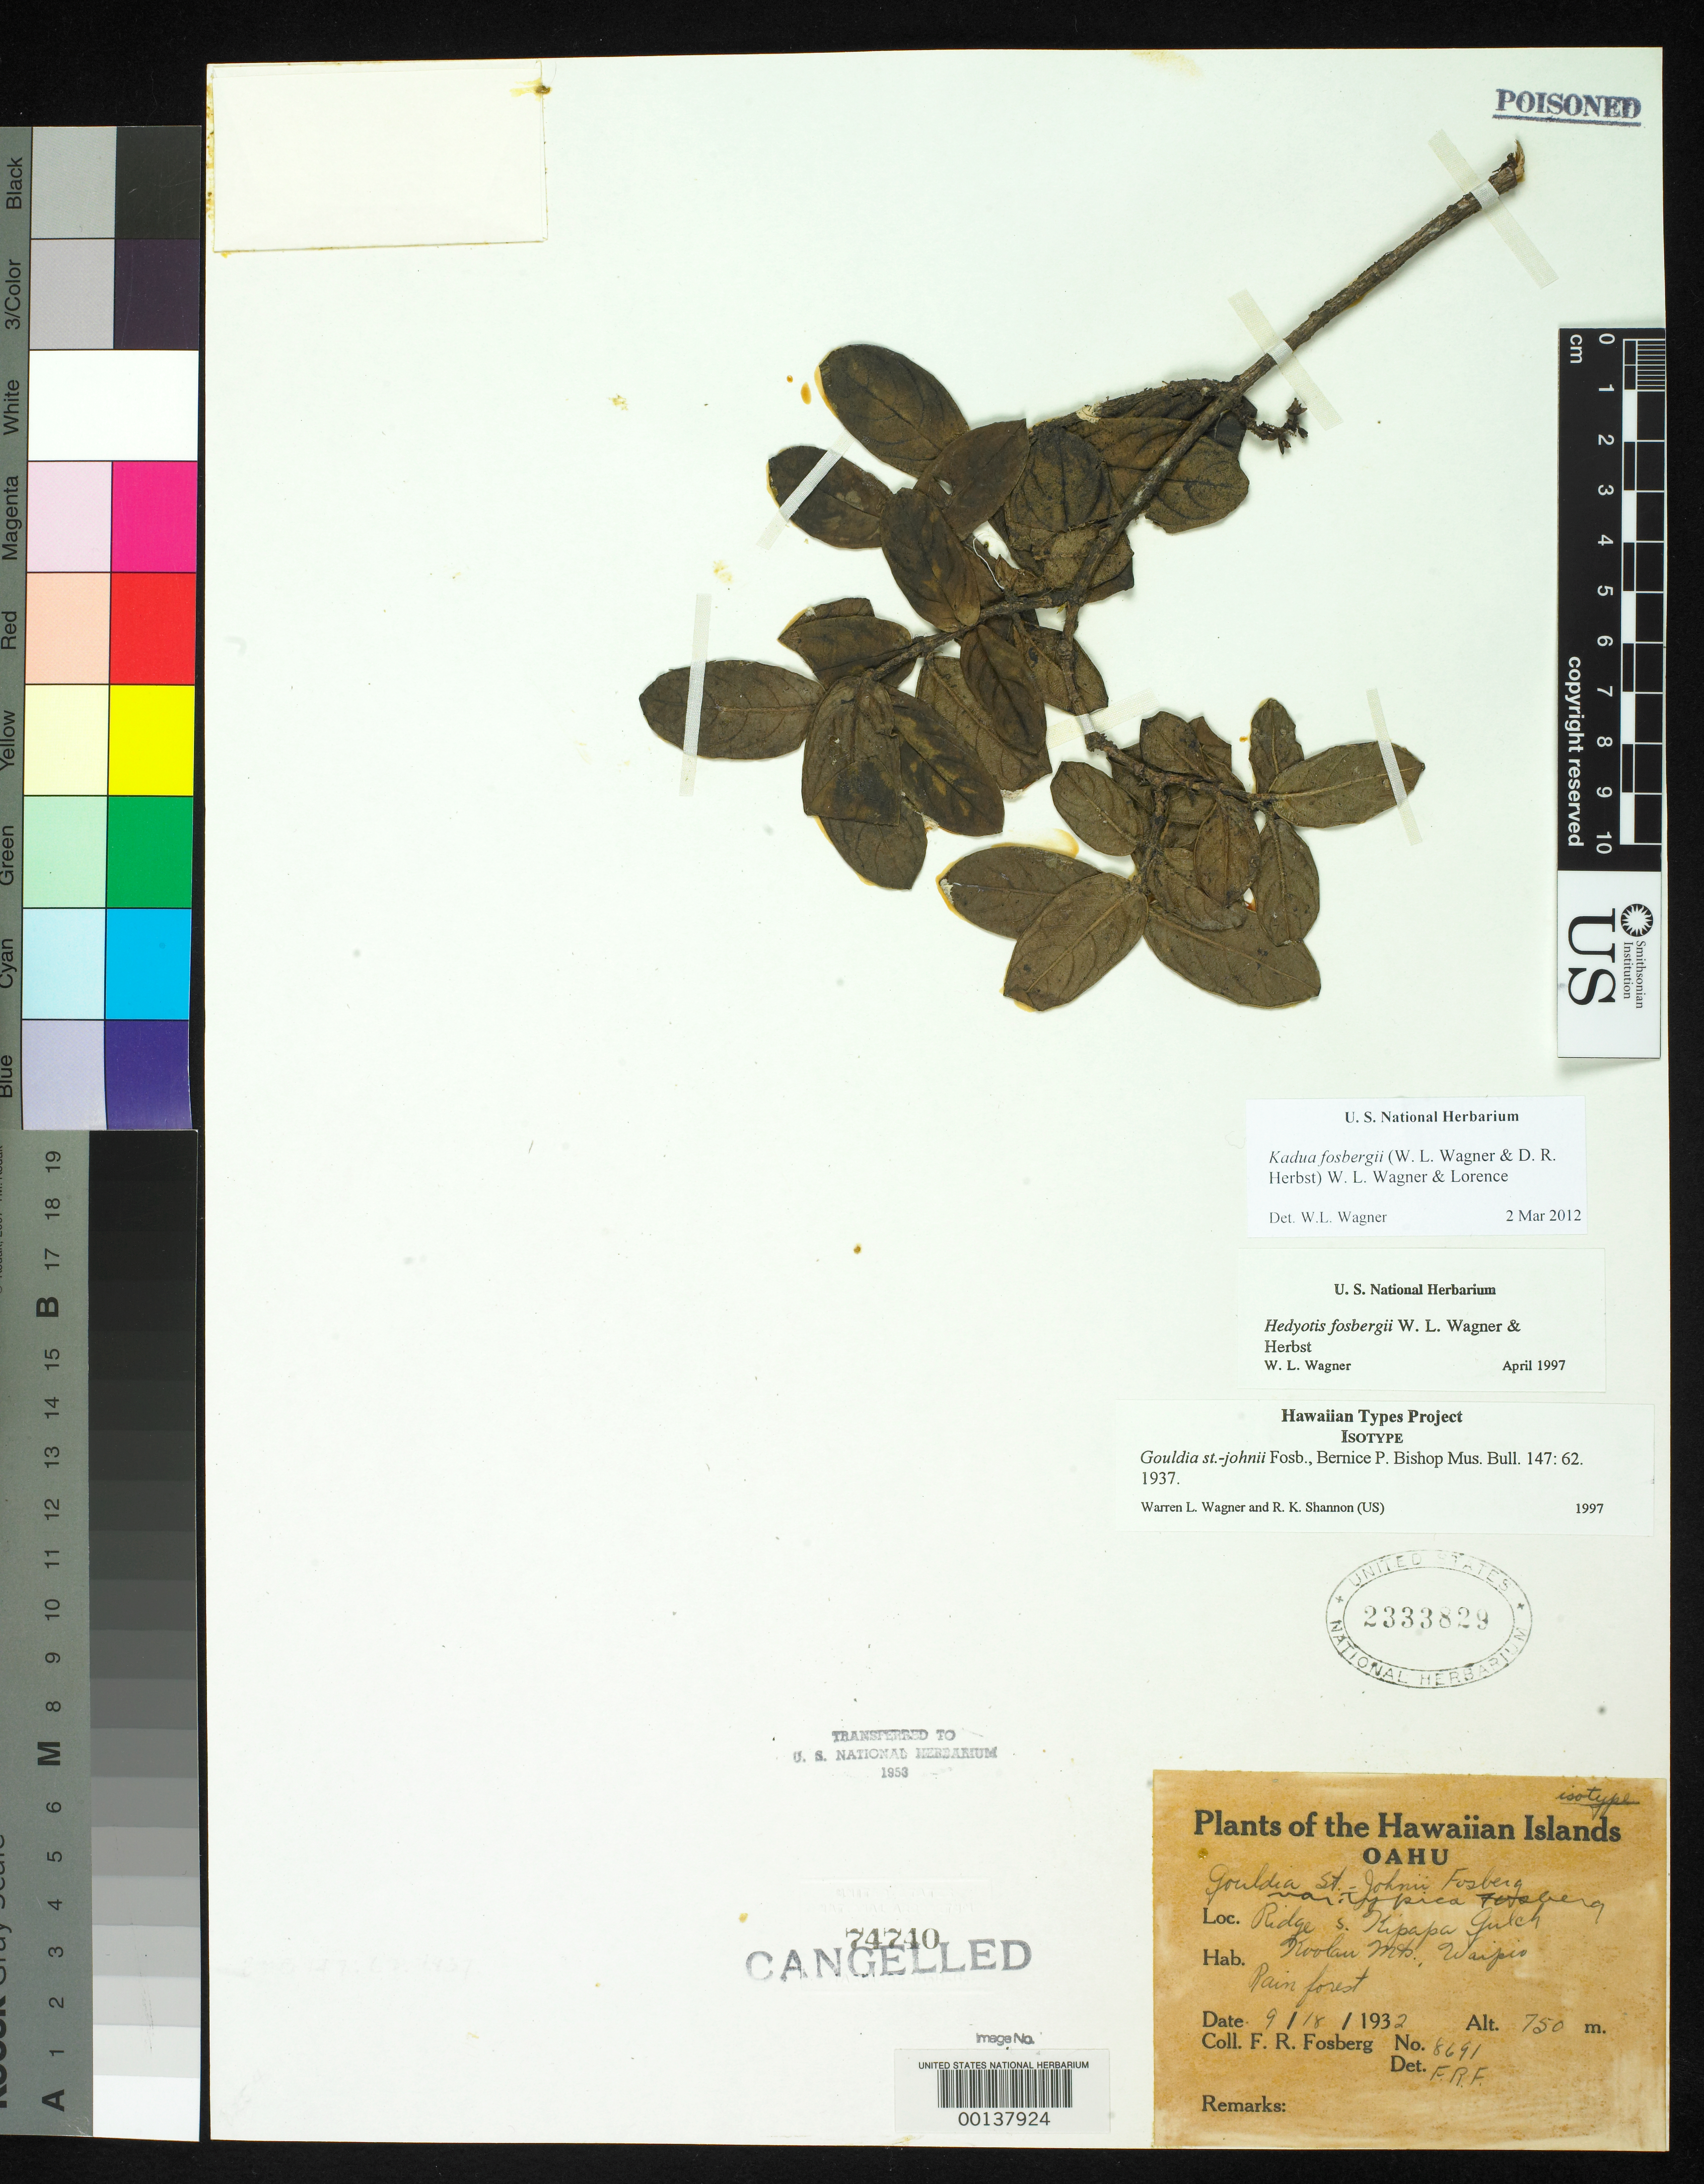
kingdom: Plantae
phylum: Tracheophyta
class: Magnoliopsida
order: Gentianales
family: Rubiaceae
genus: Gouldia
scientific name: Gouldia st.-johnii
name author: Fosberg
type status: Isotype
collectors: F. R. Fosberg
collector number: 8691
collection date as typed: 18 Sep 1932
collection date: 1932-09-18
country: United States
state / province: Hawaii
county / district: Honolulu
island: Oahu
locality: Koolau Mountains, Waipio.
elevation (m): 750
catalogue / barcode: US 2333829